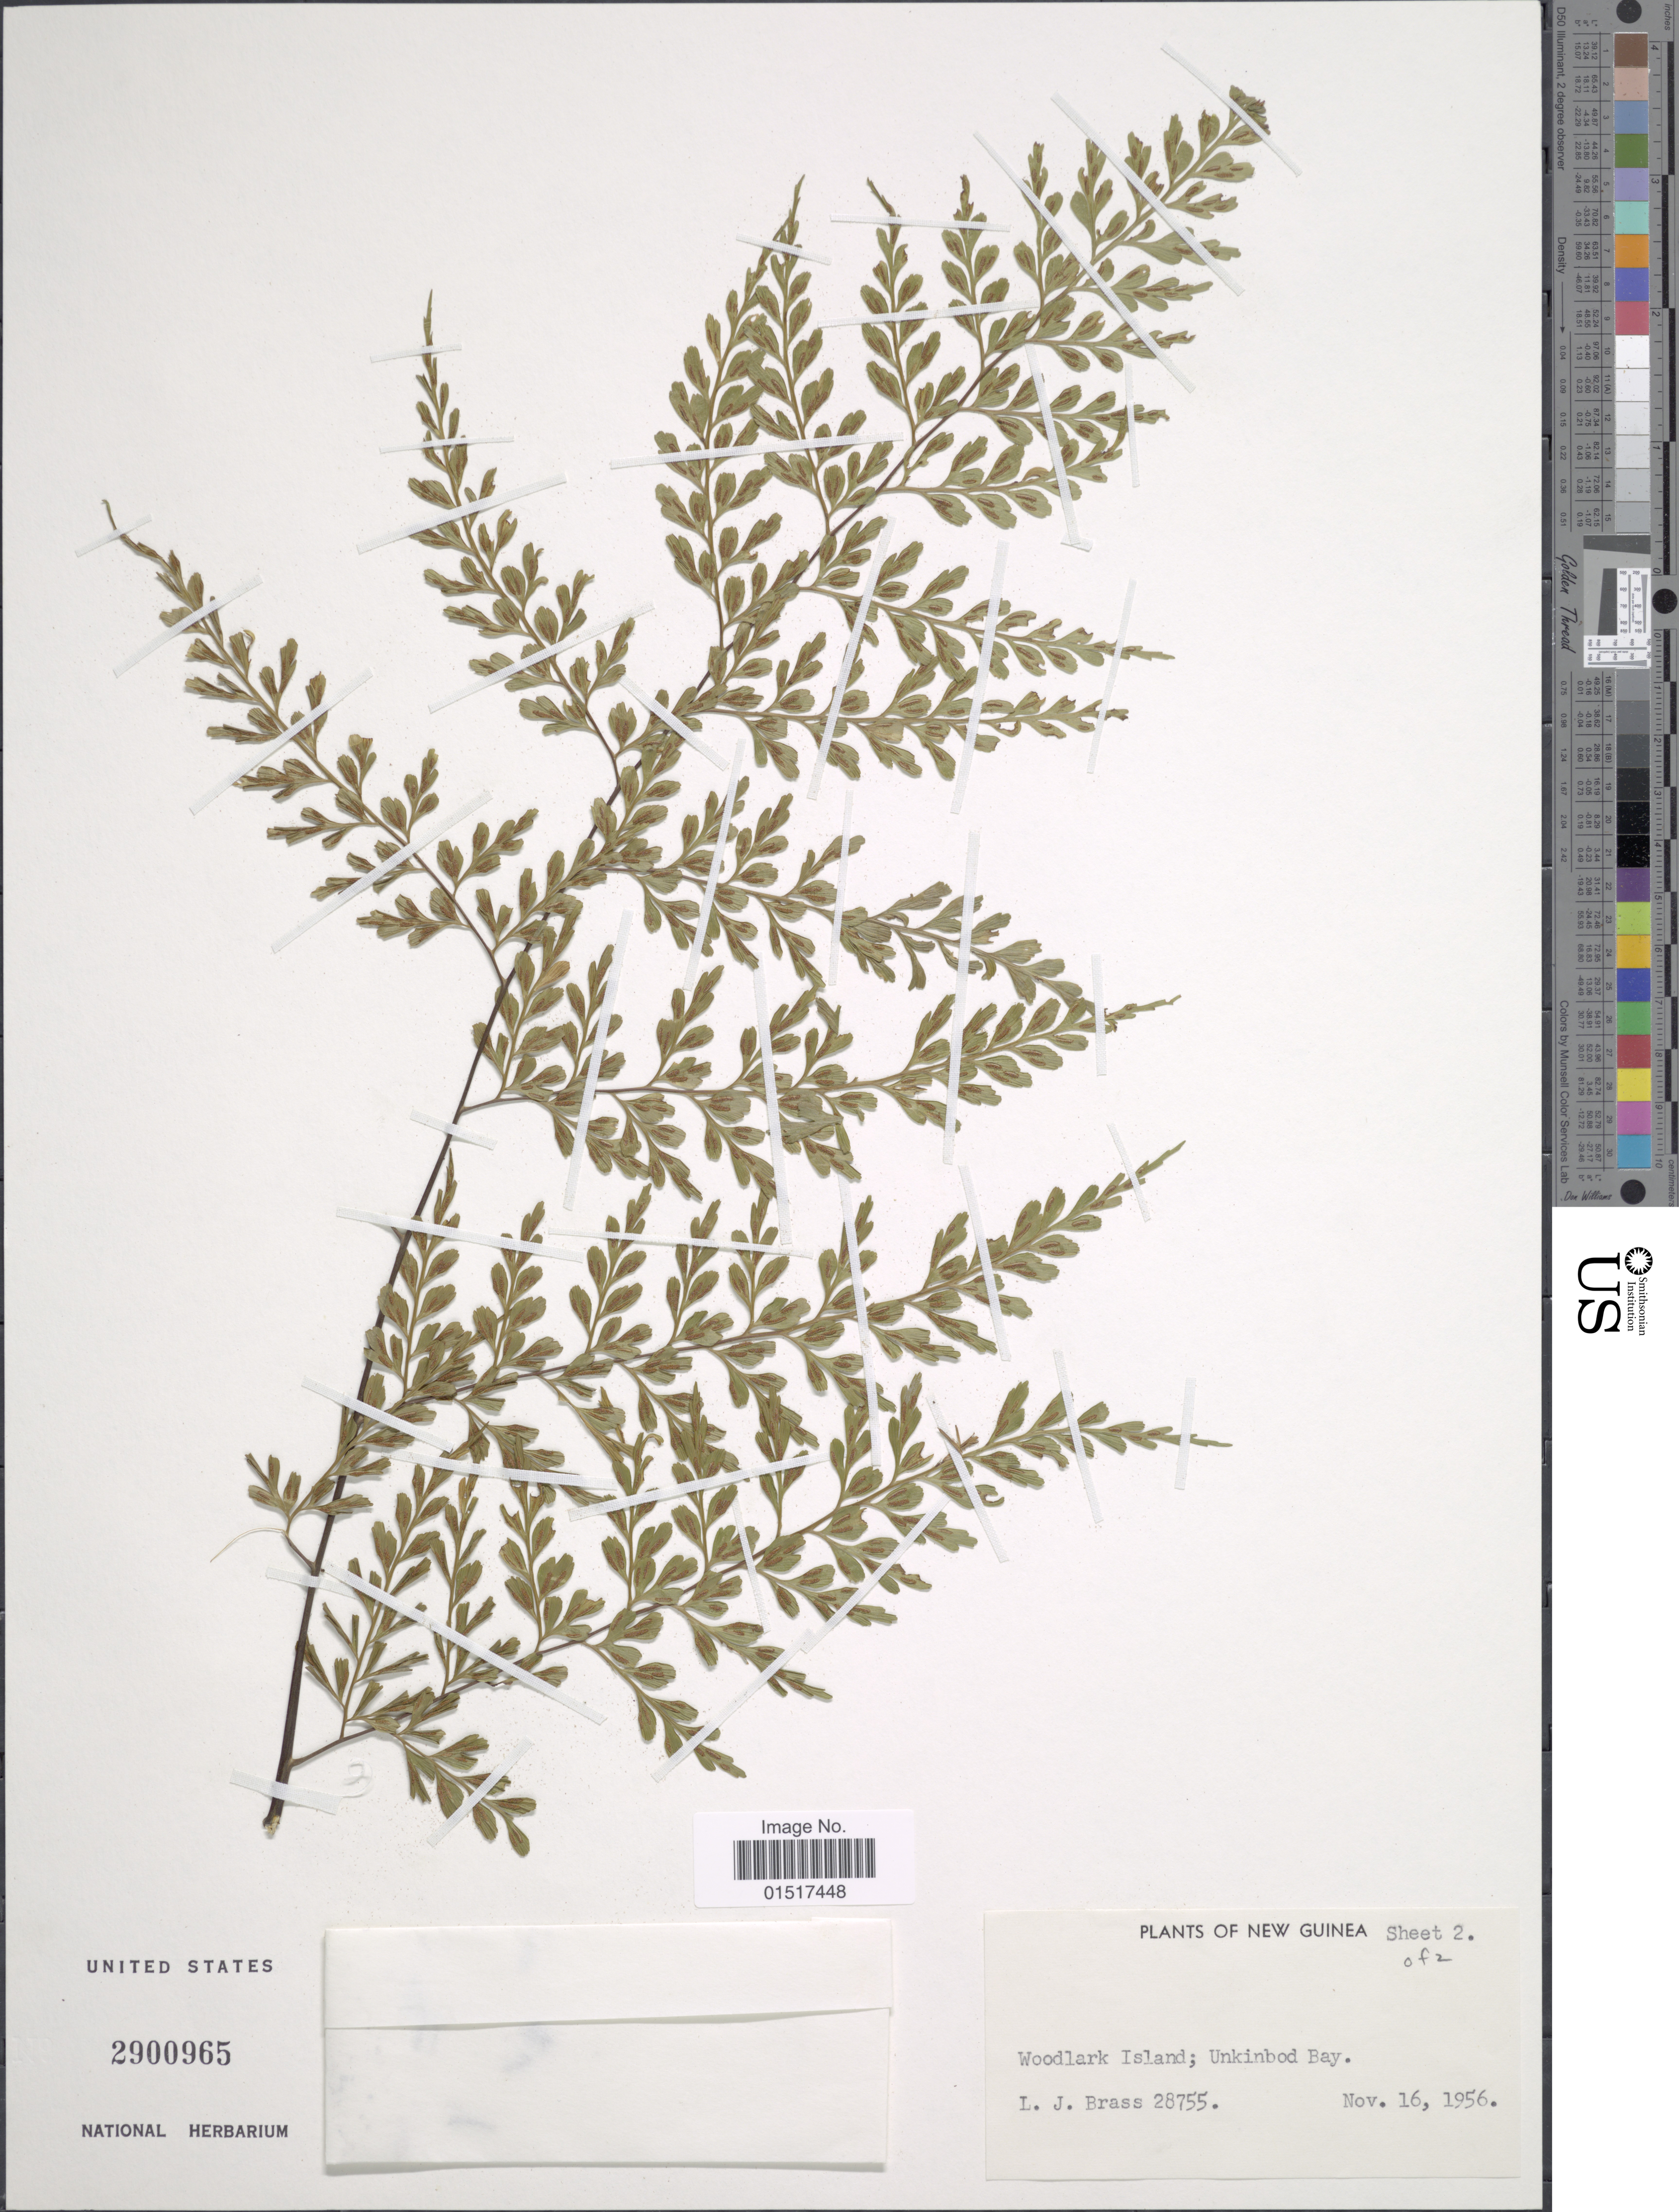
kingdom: Plantae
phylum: Tracheophyta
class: Polypodiopsida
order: Polypodiales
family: Aspleniaceae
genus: Asplenium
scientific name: Asplenium sp.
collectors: L. J. Brass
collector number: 28755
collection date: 1956-11-16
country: Papua New Guinea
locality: New Guinea. Woodlark Island; Unkinbod Bay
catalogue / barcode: US 2900965